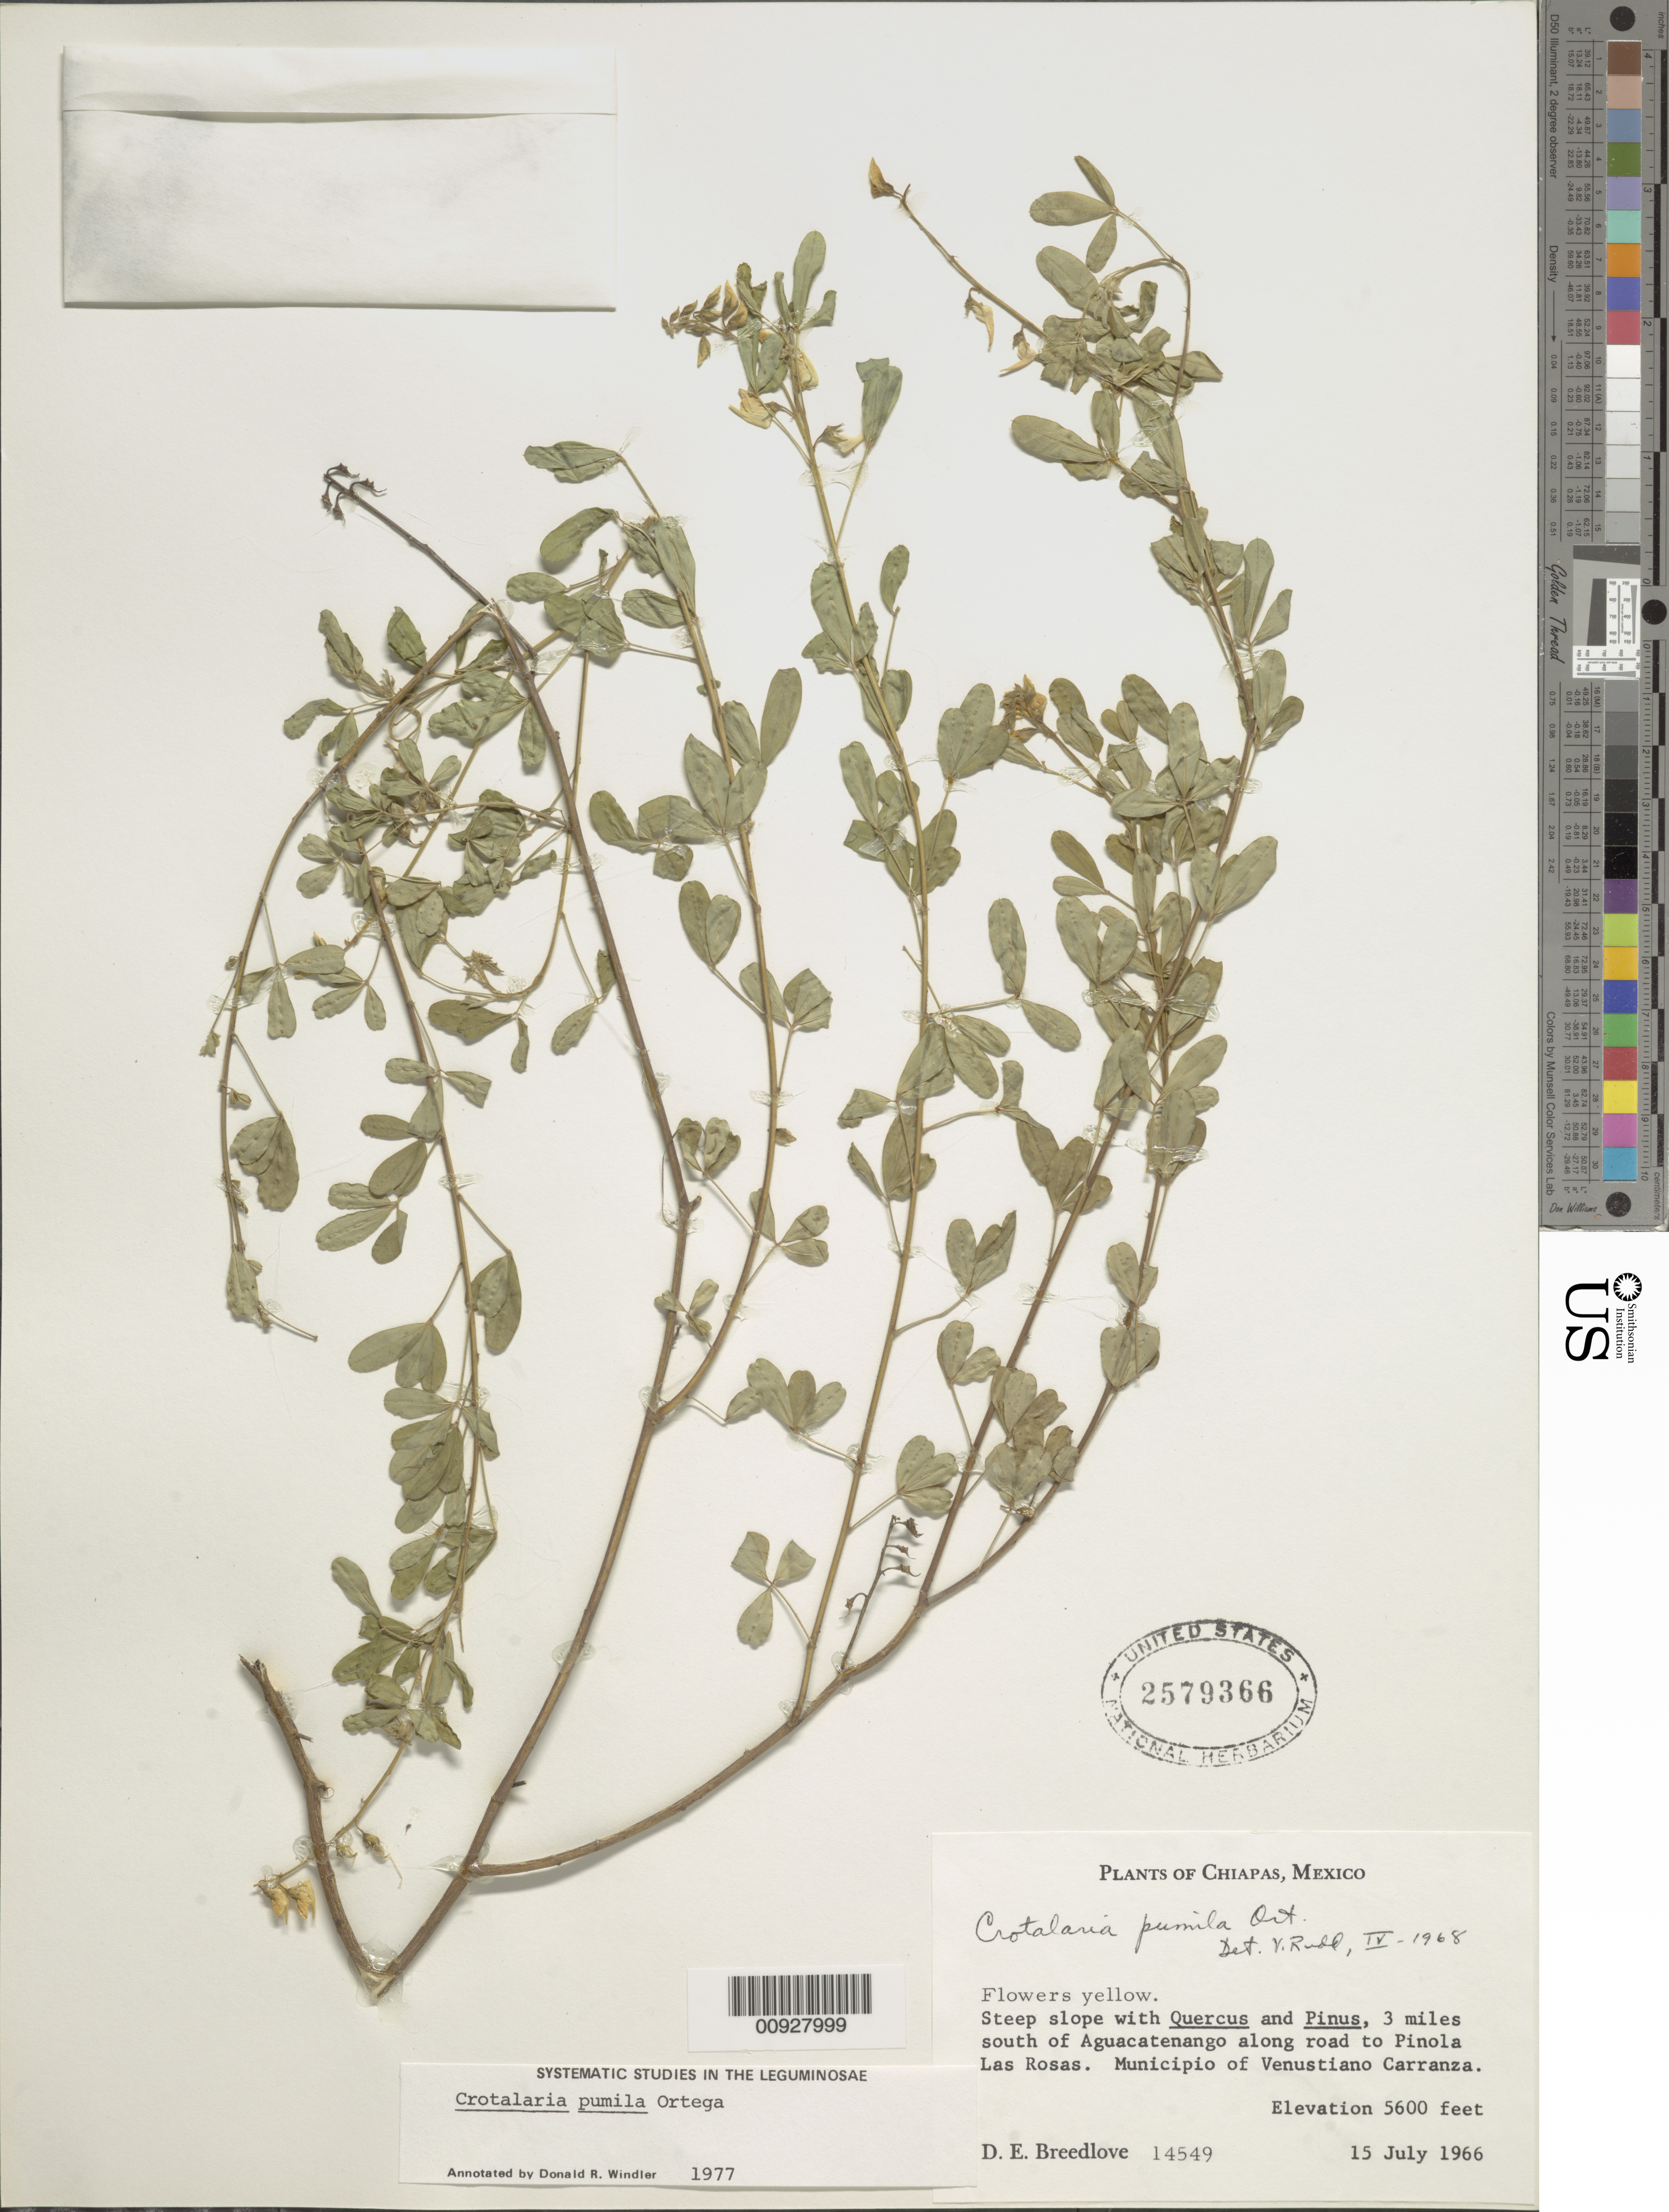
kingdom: Plantae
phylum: Tracheophyta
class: Magnoliopsida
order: Fabales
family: Fabaceae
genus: Crotalaria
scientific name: Crotalaria pumila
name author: Ortega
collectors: D. E. Breedlove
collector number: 14549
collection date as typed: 15 Jul 1966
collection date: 1966-07-15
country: Mexico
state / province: Chiapas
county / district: Venustiano Carranza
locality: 3 miles south of Aguacatenango along road to Pinola Las Rosas, Municipio of Venustiano Carranza, Chiapas.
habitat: Steep slope with Quercus and Pinus.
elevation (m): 1707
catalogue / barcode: US 2579366